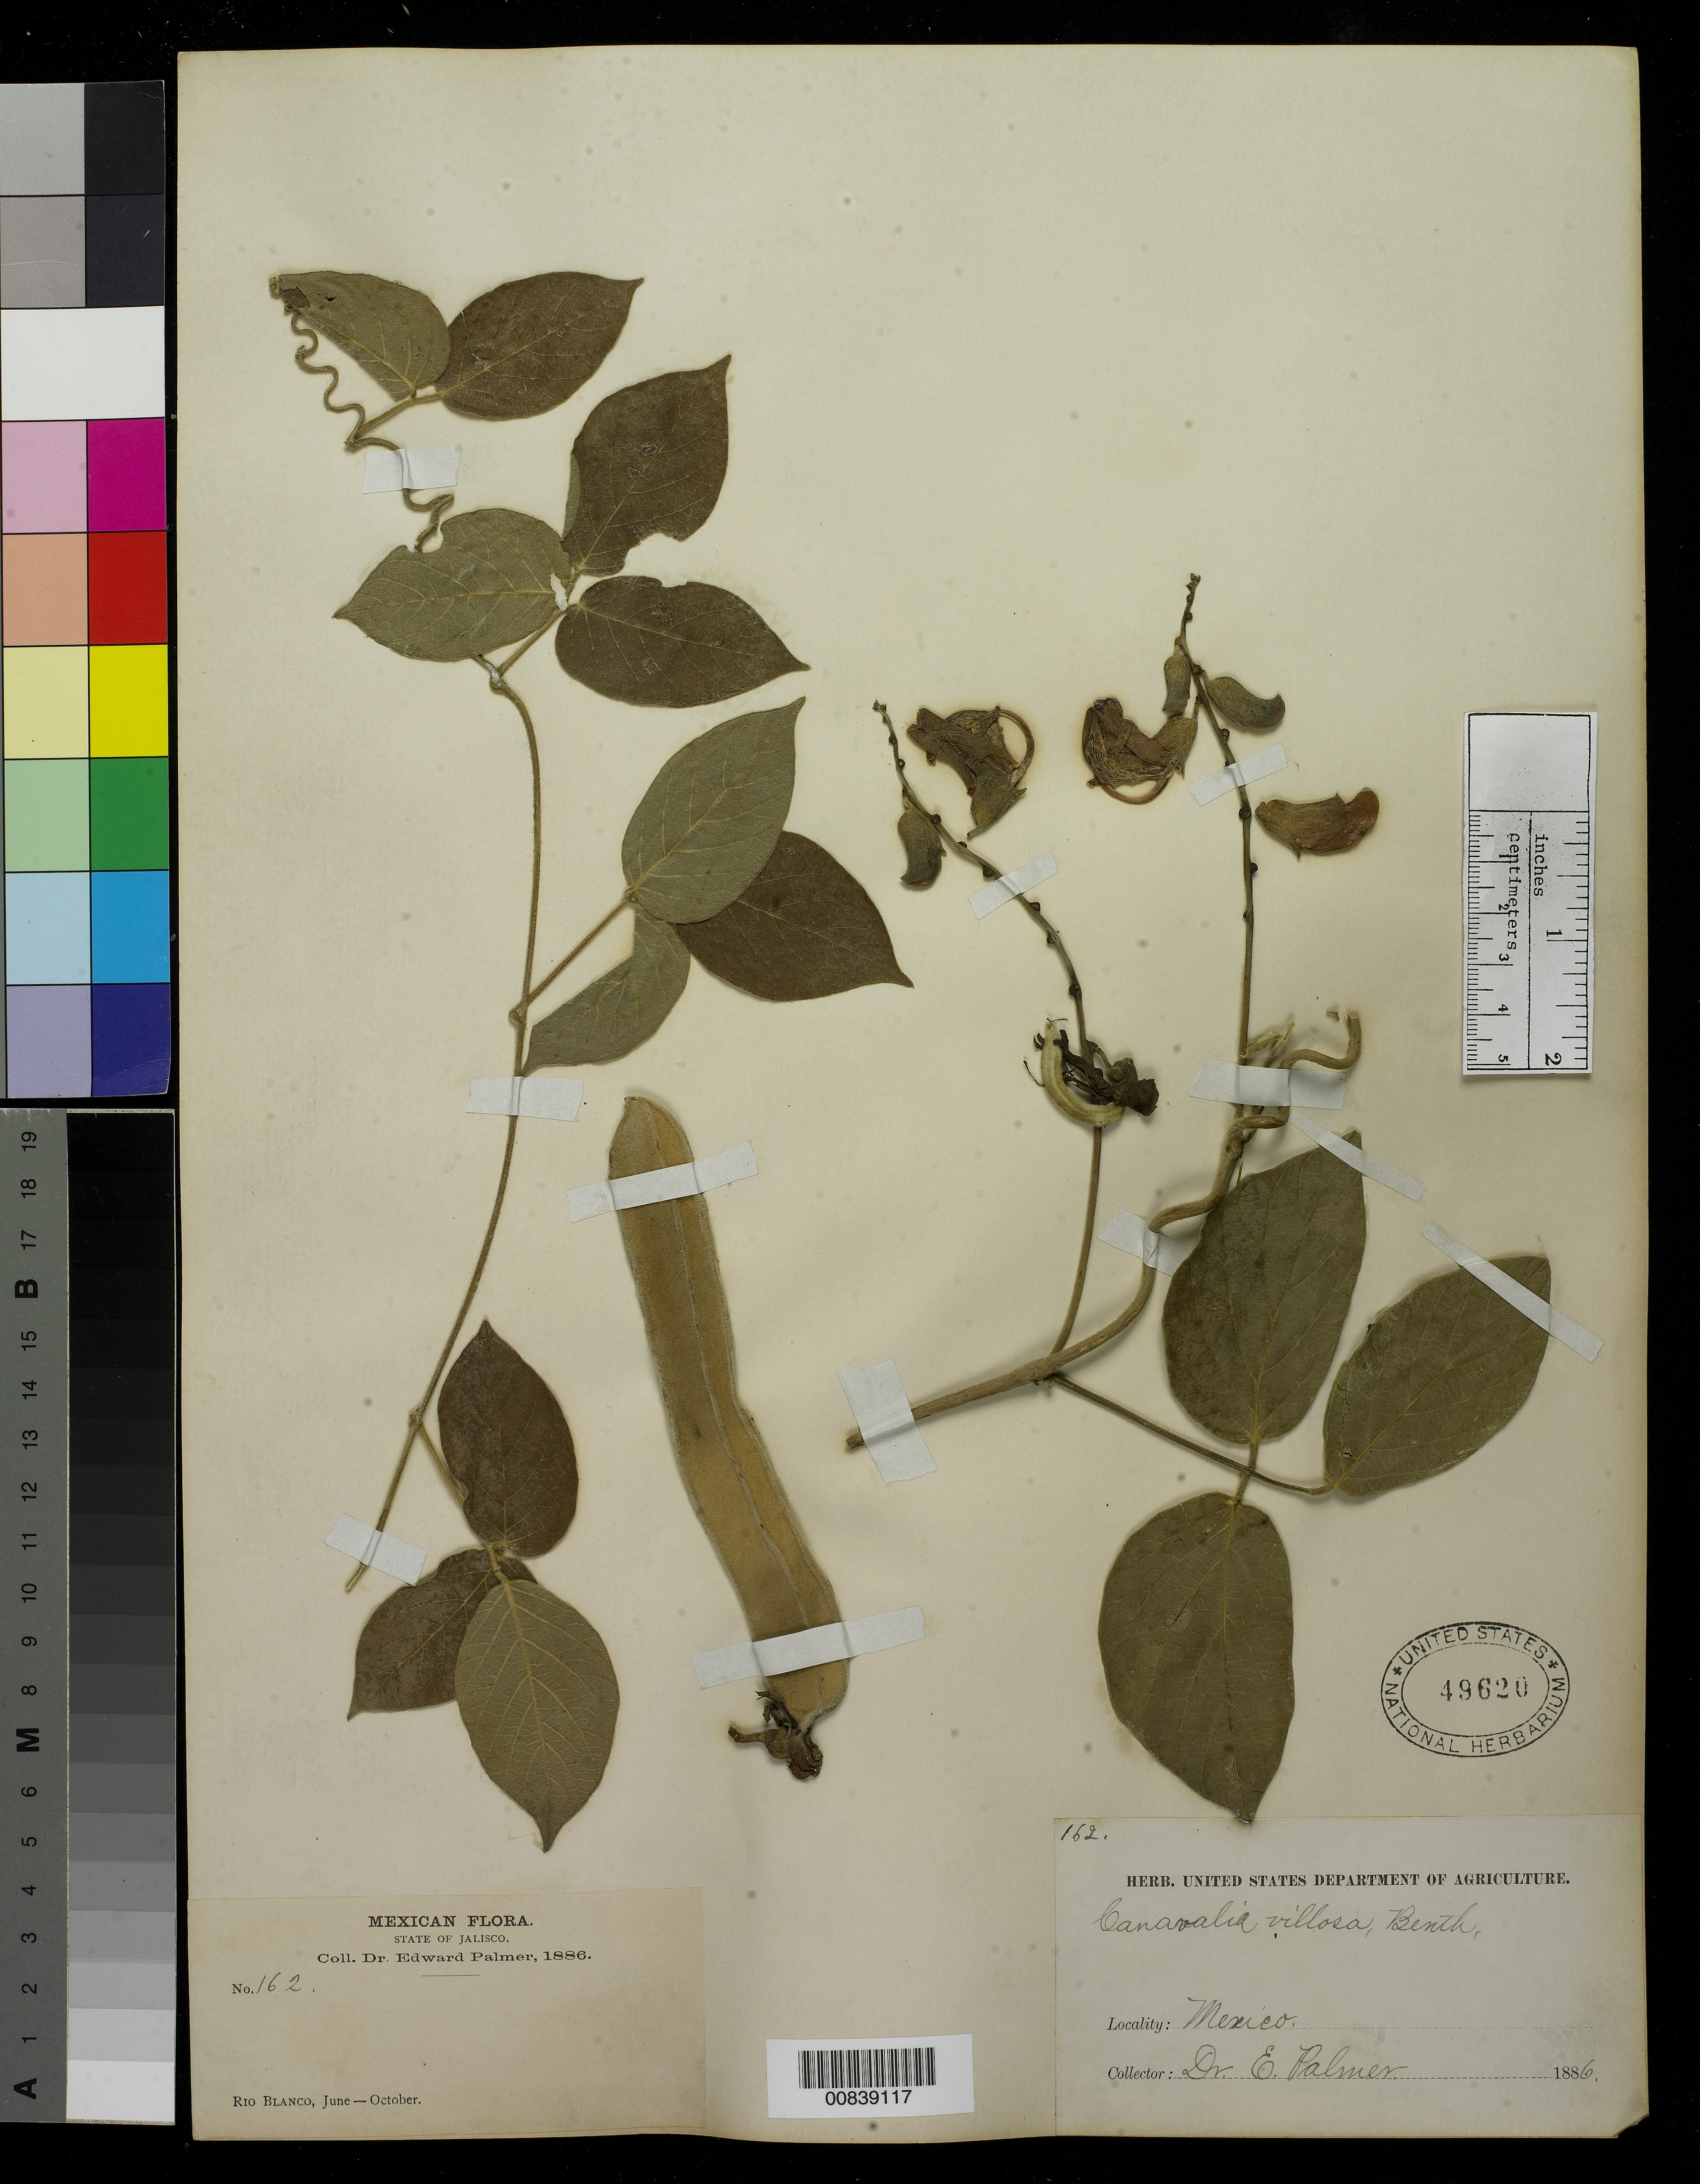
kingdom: Plantae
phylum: Tracheophyta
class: Magnoliopsida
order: Fabales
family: Fabaceae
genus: Canavalia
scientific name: Canavalia villosa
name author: Benth.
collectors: E. Palmer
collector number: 162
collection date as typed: Jun 1886 to -- Oct 1886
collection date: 1886-06/1886-10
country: Mexico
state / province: Jalisco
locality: Rio Blanco, Jalisco.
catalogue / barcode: US 49620